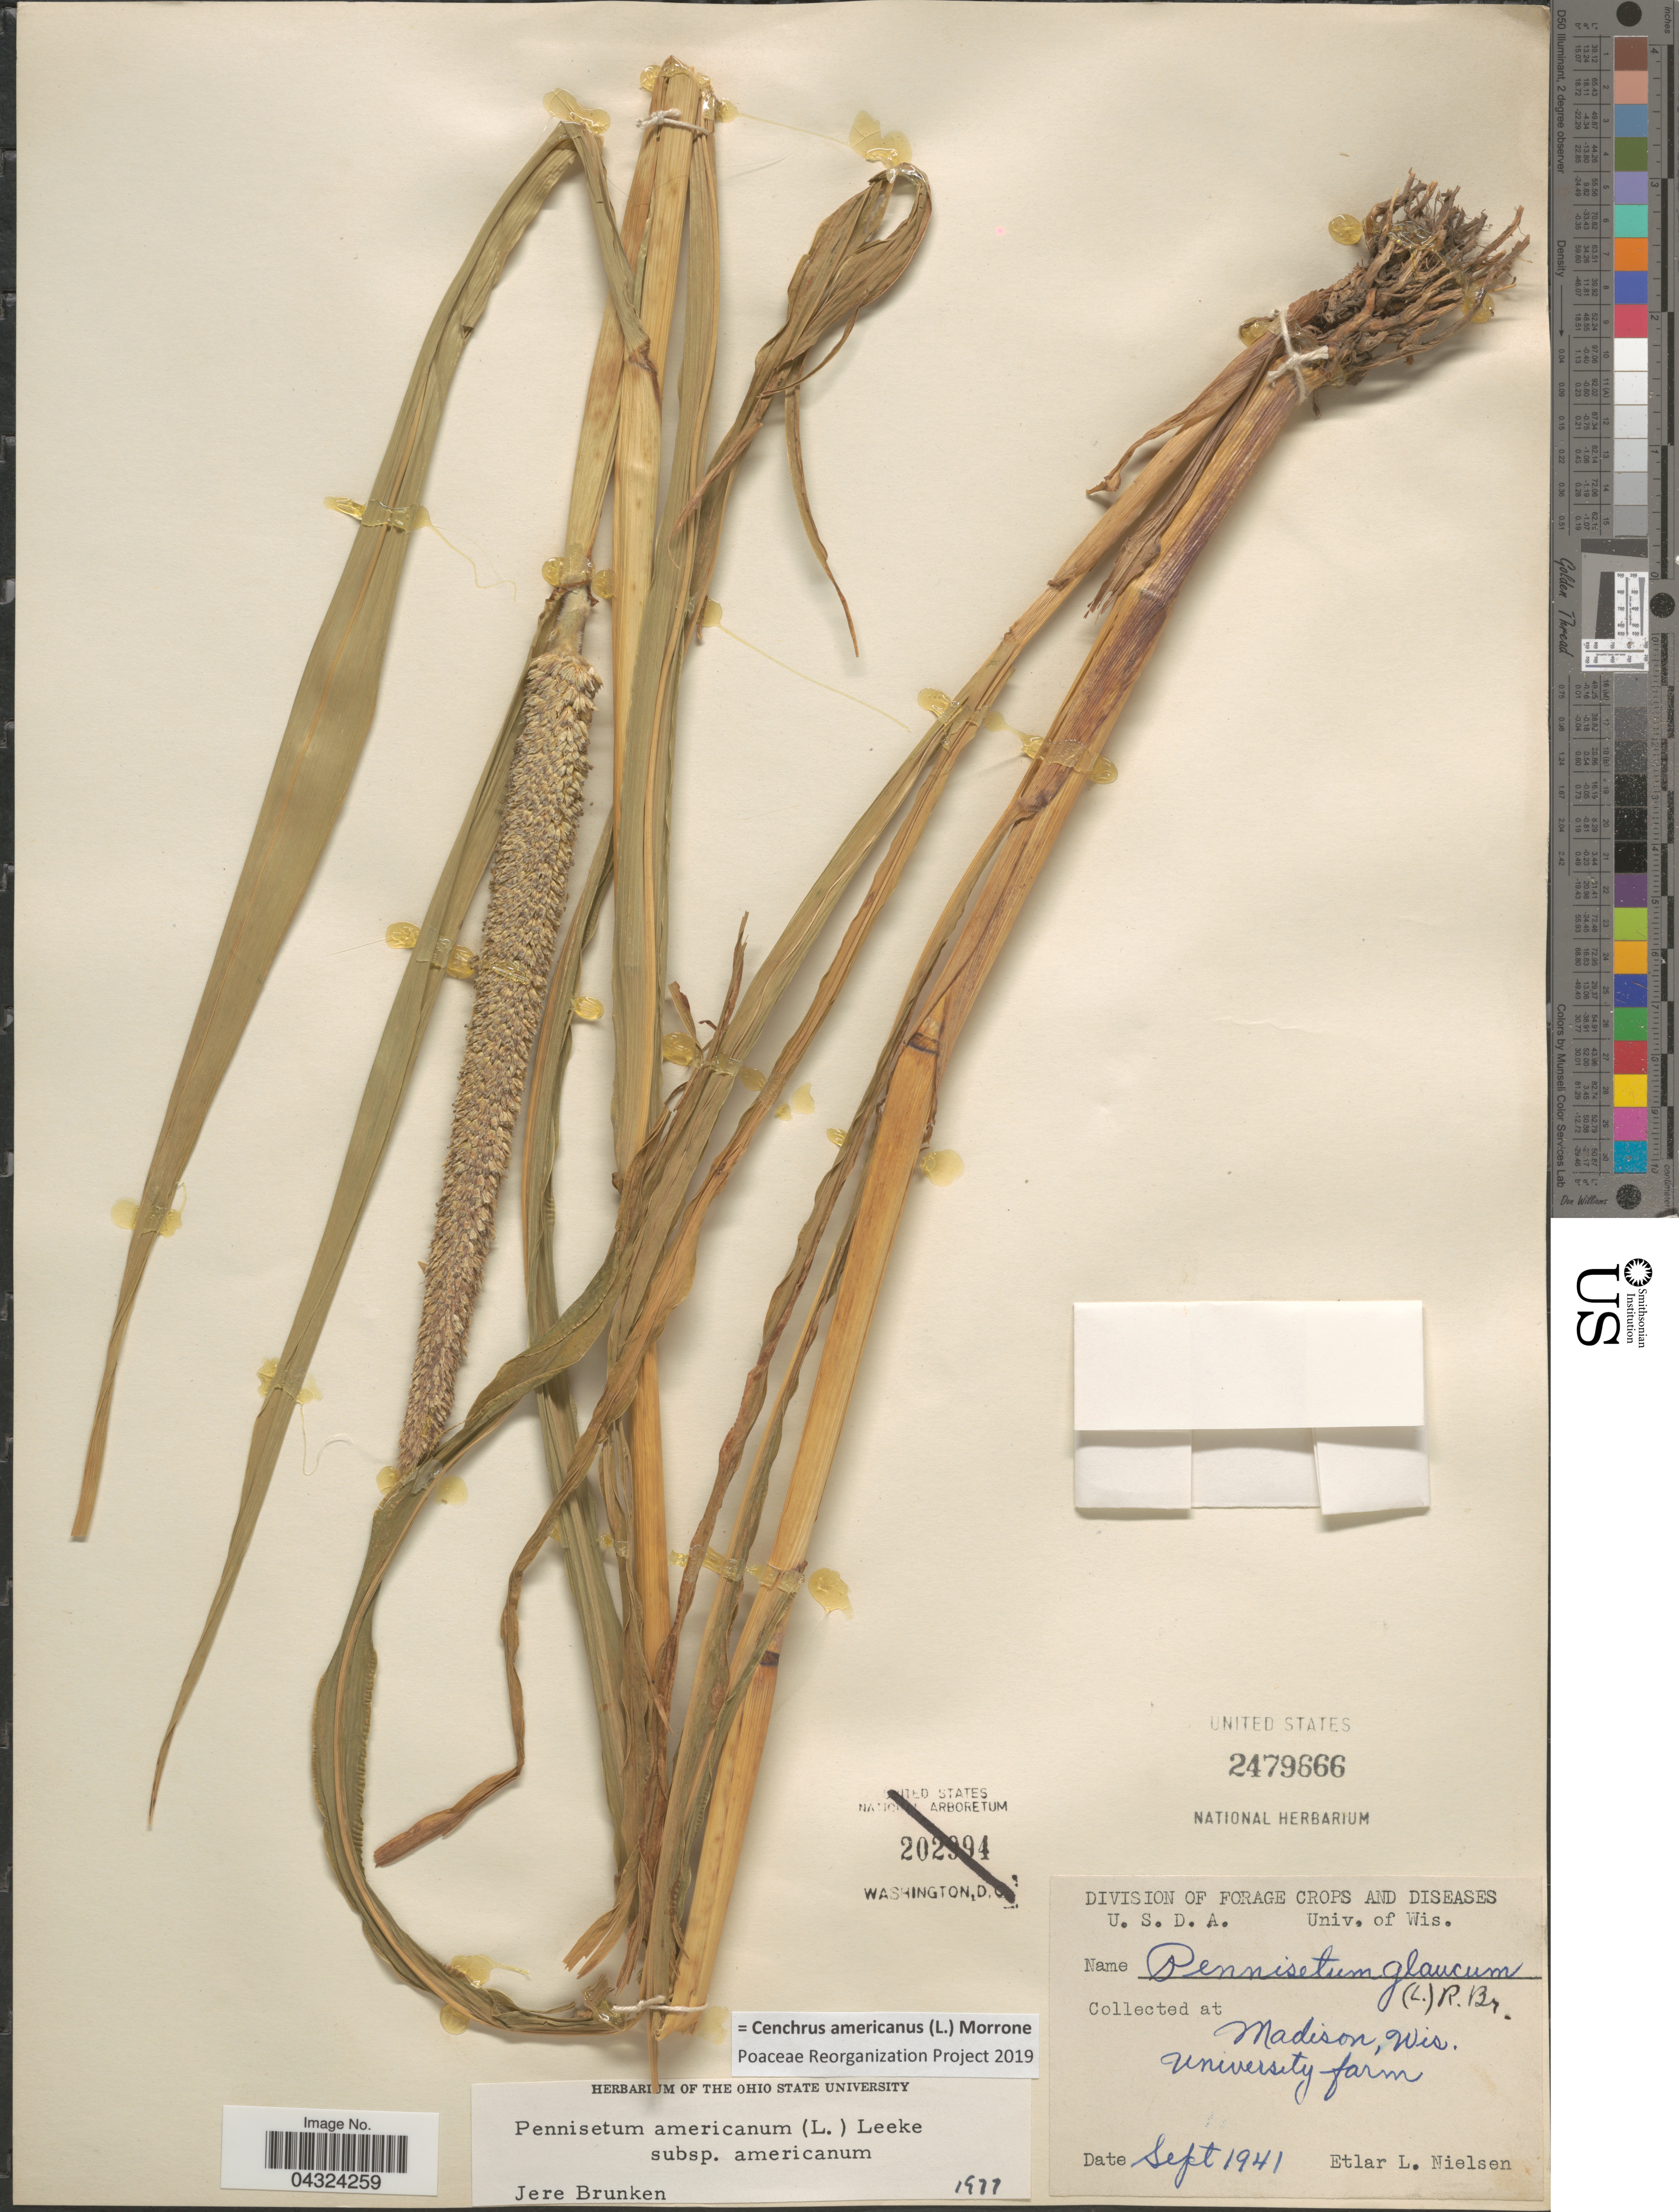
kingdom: Plantae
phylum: Tracheophyta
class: Liliopsida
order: Poales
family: Poaceae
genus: Cenchrus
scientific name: Cenchrus americanus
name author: (L.) Morrone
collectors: E. L. Nielsen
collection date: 1941-09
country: United States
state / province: Wisconsin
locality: Madison. University farm.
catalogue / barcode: US 2479666